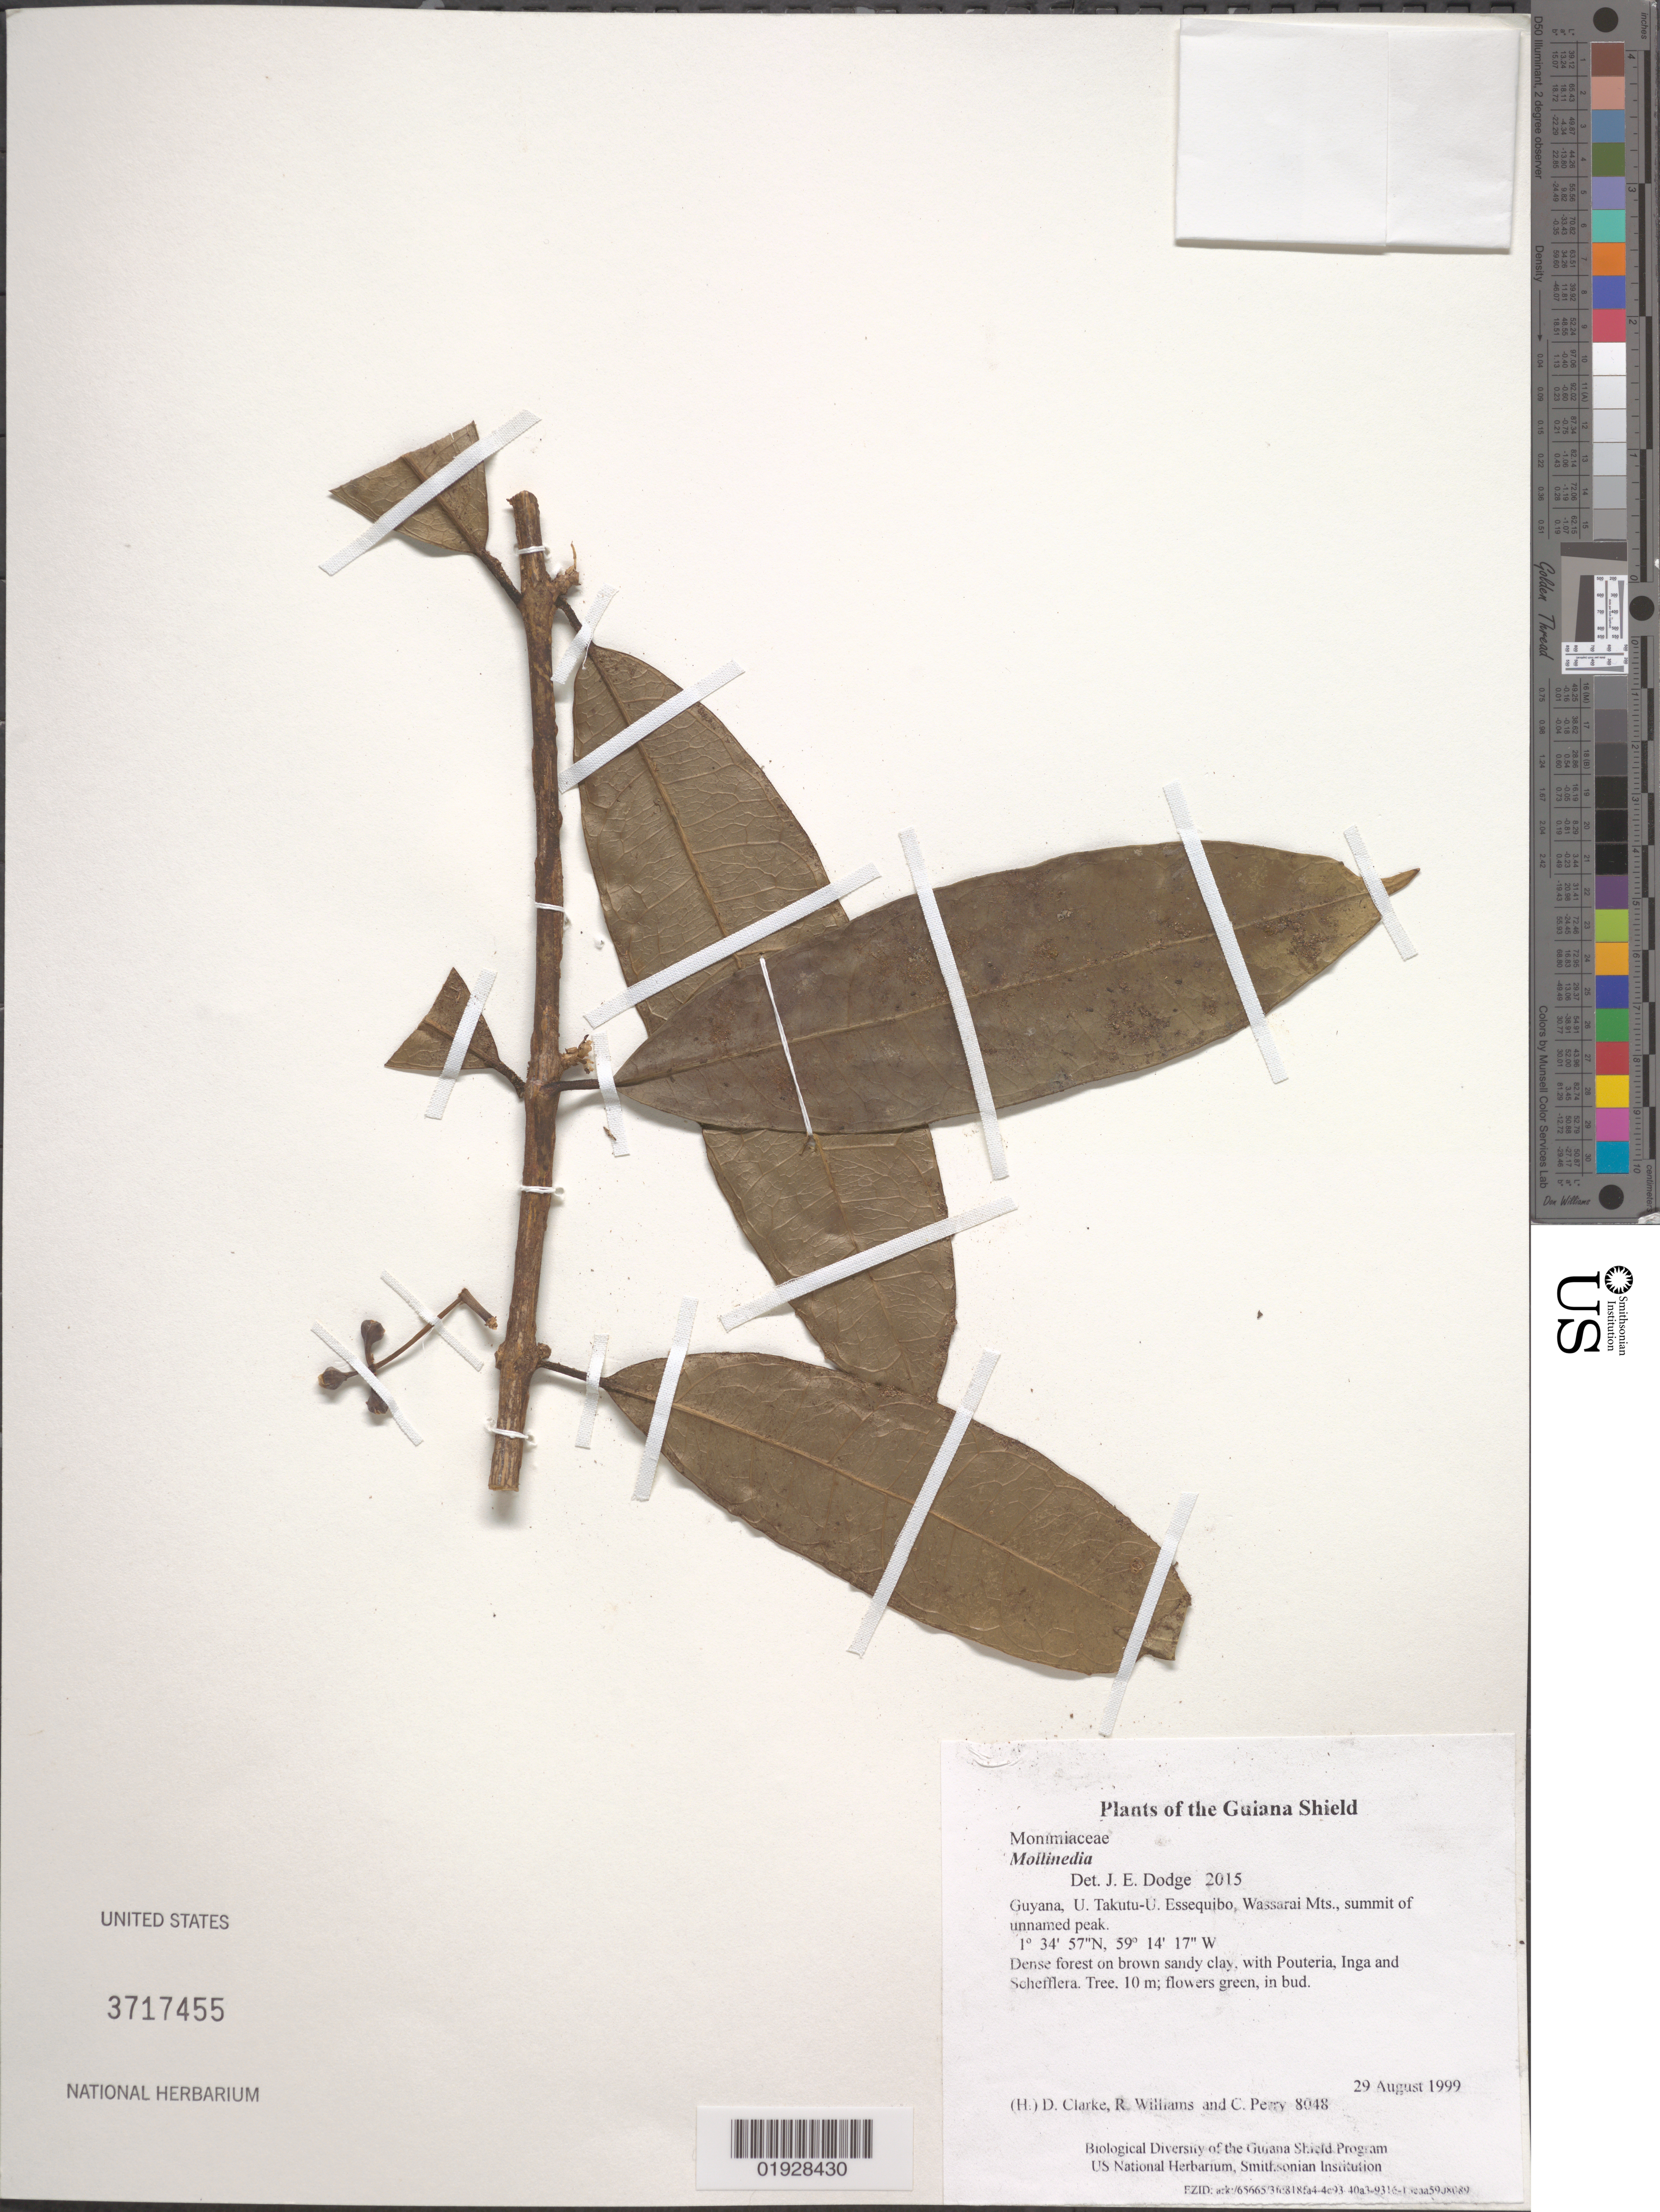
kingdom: Plantae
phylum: Tracheophyta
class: Magnoliopsida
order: Laurales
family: Monimiaceae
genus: Mollinedia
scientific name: Mollinedia sp.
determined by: Dodge, J. E.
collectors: H. D. Clarke, R. Williams & C. Perry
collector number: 8048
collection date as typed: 29 August 1999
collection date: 1999-08-29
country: Guyana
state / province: U. Takutu-U. Essequibo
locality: Wassarai Mts., summit of unnamed peak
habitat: Dense forest on brown sandy clay, with Pouteria, Inga and Schefflera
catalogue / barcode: US 3717455